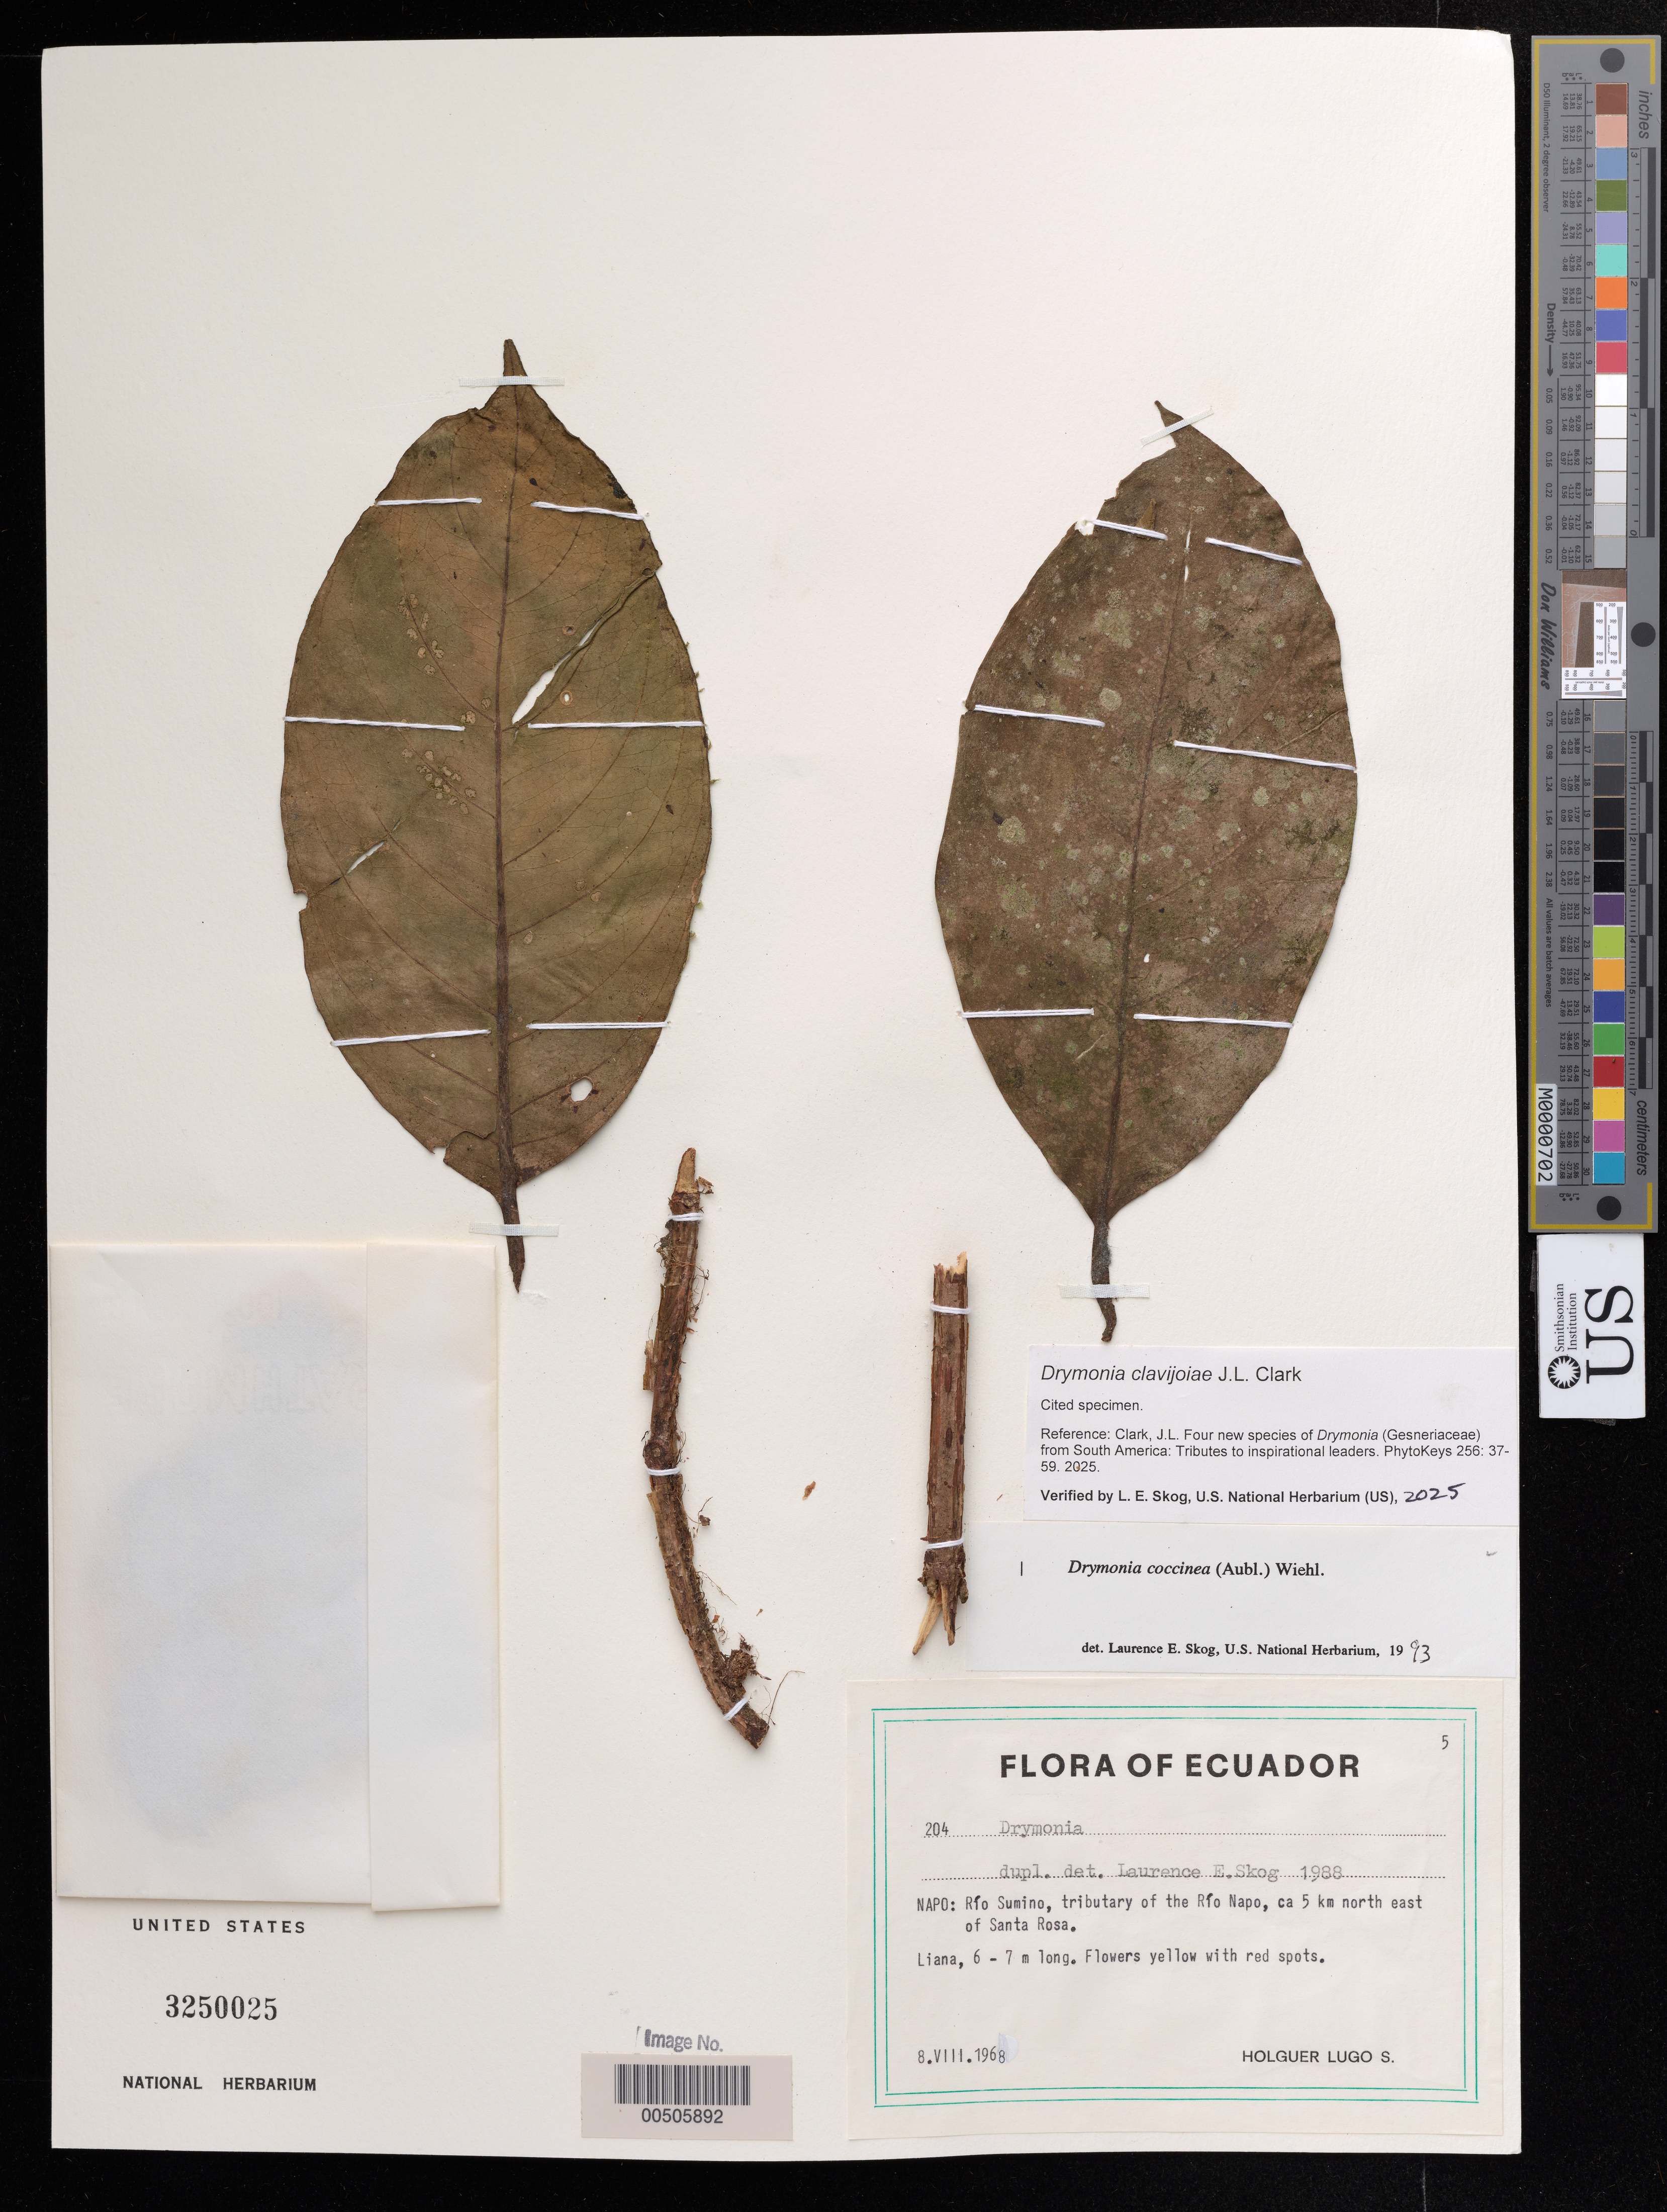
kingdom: Plantae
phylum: Tracheophyta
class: Magnoliopsida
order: Lamiales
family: Gesneriaceae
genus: Drymonia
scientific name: Drymonia clavijoiae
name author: J.L. Clark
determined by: Skog, Laurence E.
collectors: H. Lugo S.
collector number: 204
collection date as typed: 08 Aug 1968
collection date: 1968-08-08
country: Ecuador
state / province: Napo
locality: Río Sumino, tributary of the Río Napo, ca 5 km NE of Santa Rosa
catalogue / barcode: US 3250025